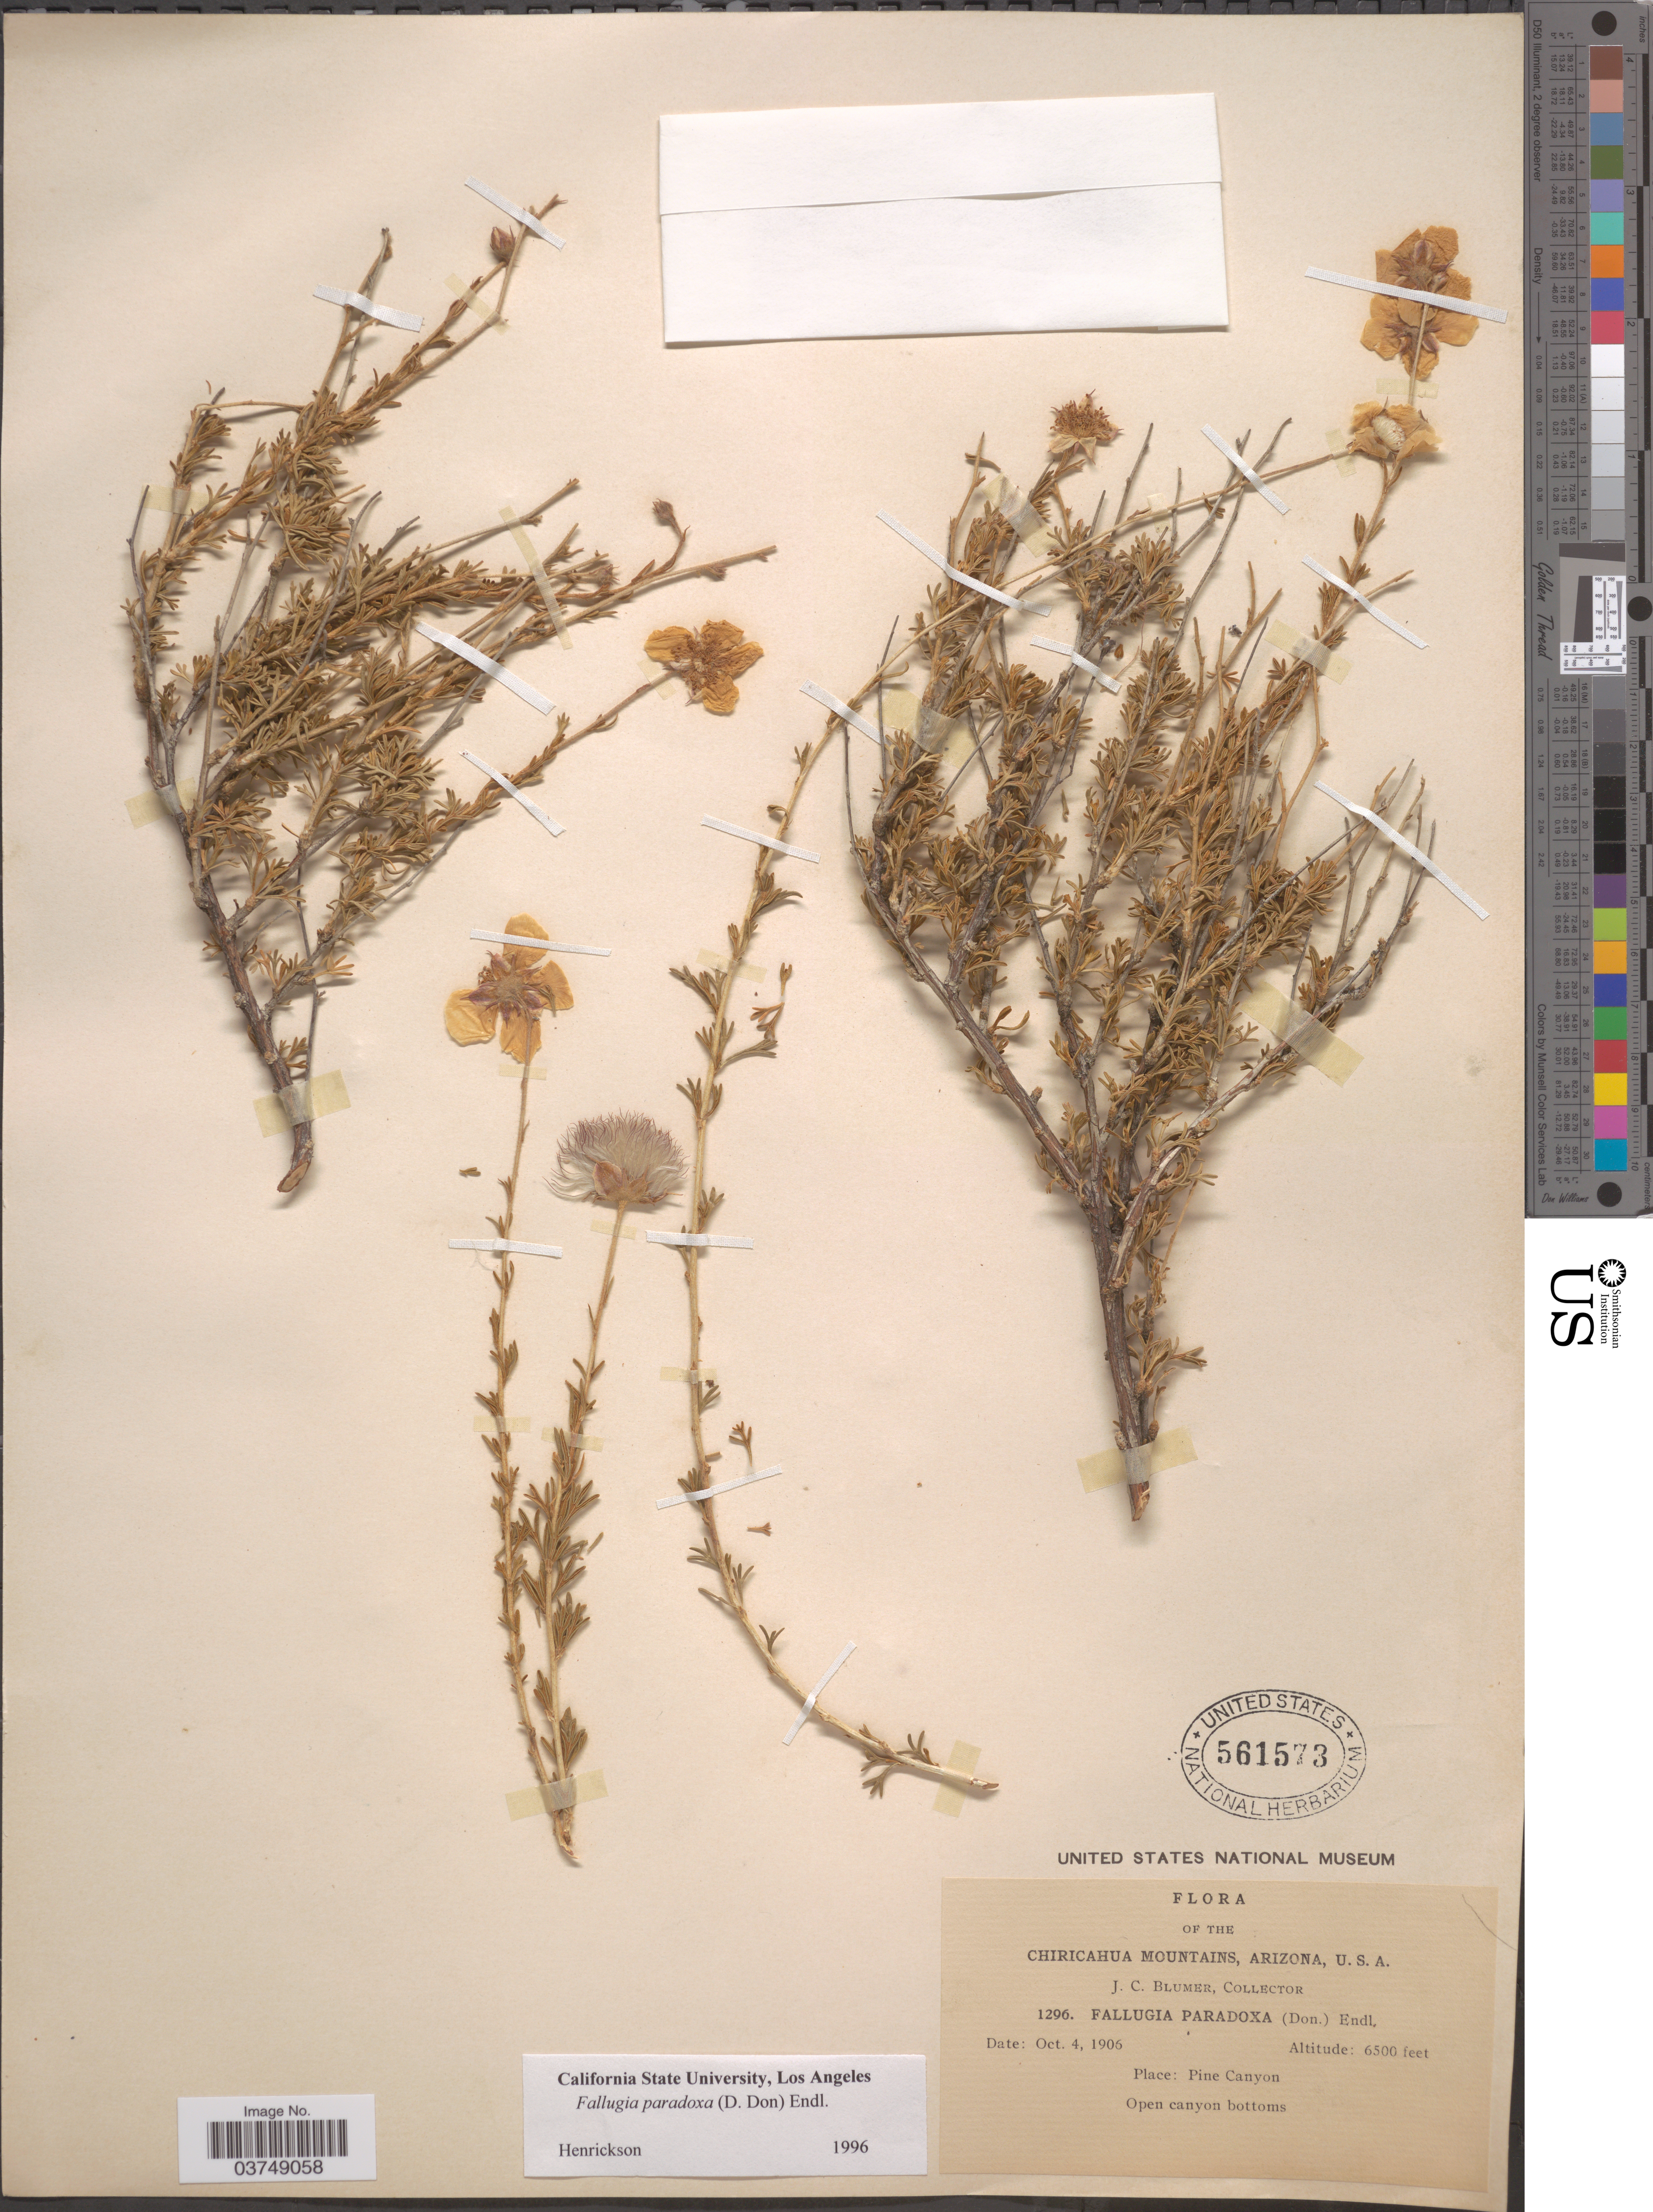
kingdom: Plantae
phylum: Tracheophyta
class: Magnoliopsida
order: Rosales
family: Rosaceae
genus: Fallugia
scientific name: Fallugia paradoxa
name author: (D. Don ex Tilloch & T. Taylor) Endl. ex Torr.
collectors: J. C. Blumer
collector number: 1296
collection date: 1906-10-04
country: United States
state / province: Arizona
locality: Chiricahua Mountains. Pine Canyon.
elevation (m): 1981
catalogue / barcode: US 561573